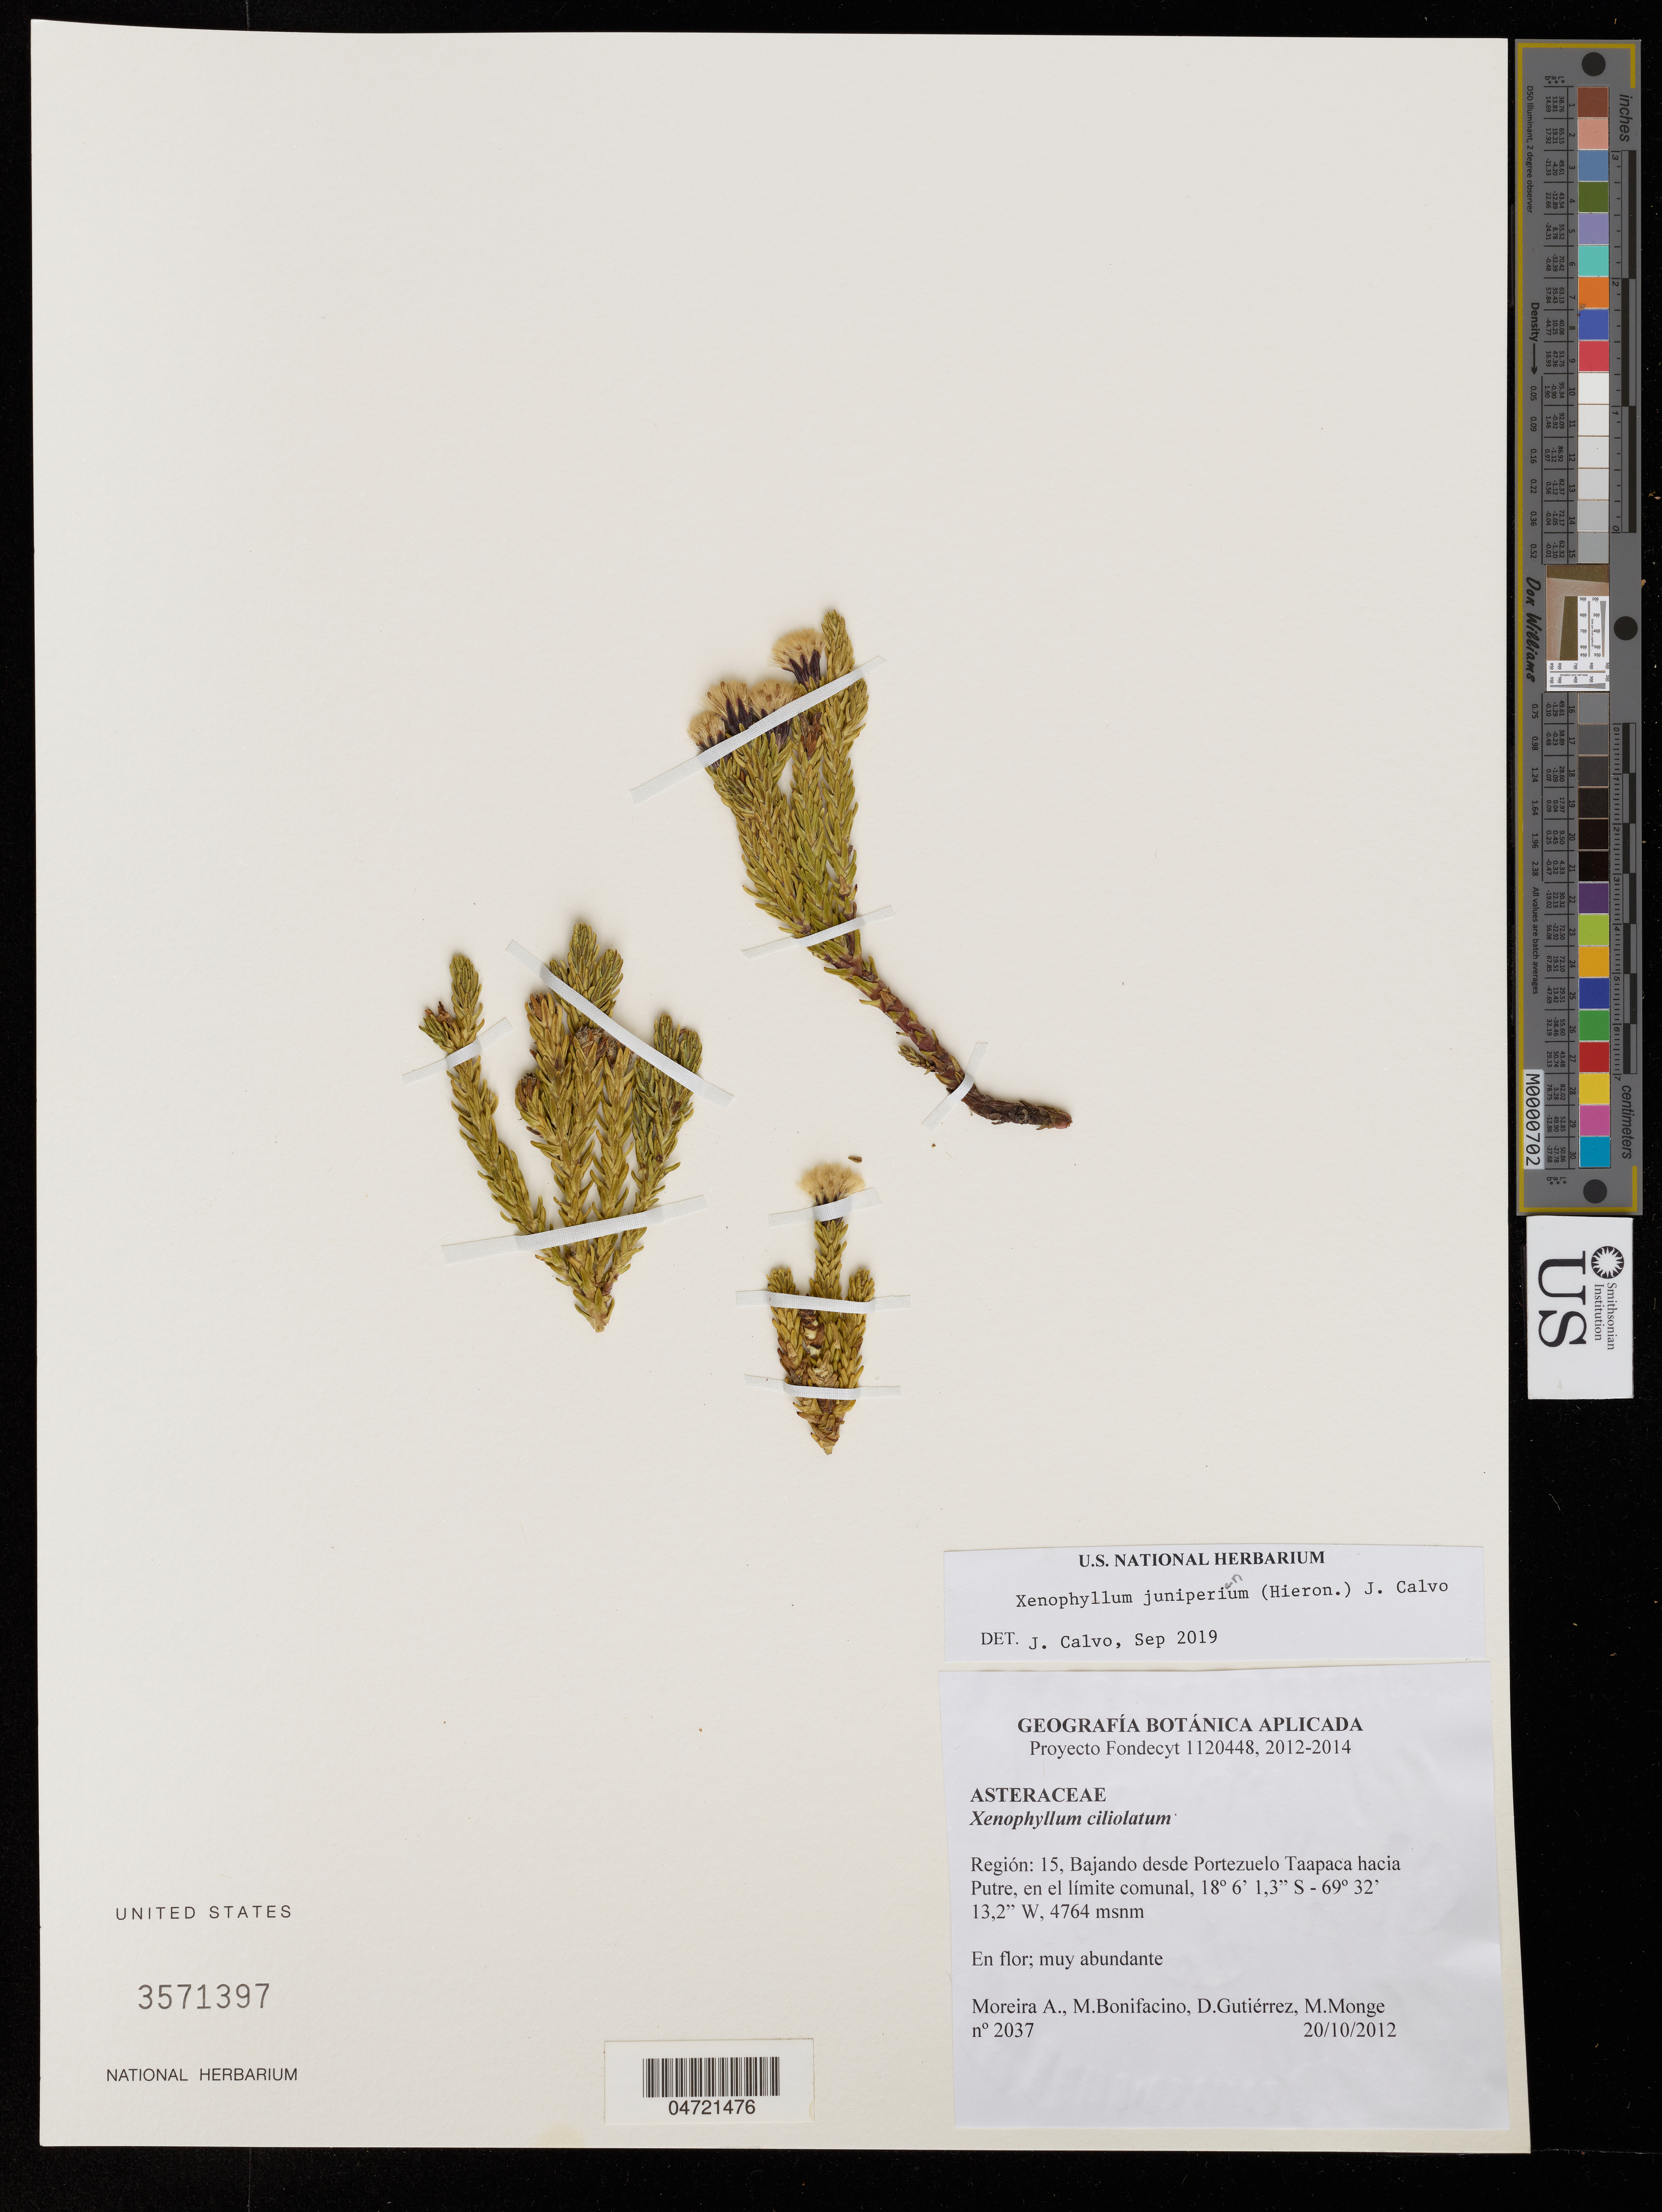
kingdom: Plantae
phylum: Tracheophyta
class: Magnoliopsida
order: Asterales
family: Asteraceae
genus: Xenophyllum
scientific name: Xenophyllum juniperium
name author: (Hieron.) J. Calvo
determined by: Calvo, Joel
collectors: A. Moreira, M. Bonifacino, M. Gutierrez & M. Monge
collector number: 2037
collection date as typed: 20 Oct 2012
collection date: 2012-10-20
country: Chile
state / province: Arica y Parinacota (XV)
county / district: Arica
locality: Bajando desde Portezuelo Taapaca hacia Putre, en el limite comunal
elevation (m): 4764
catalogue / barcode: US 3571397